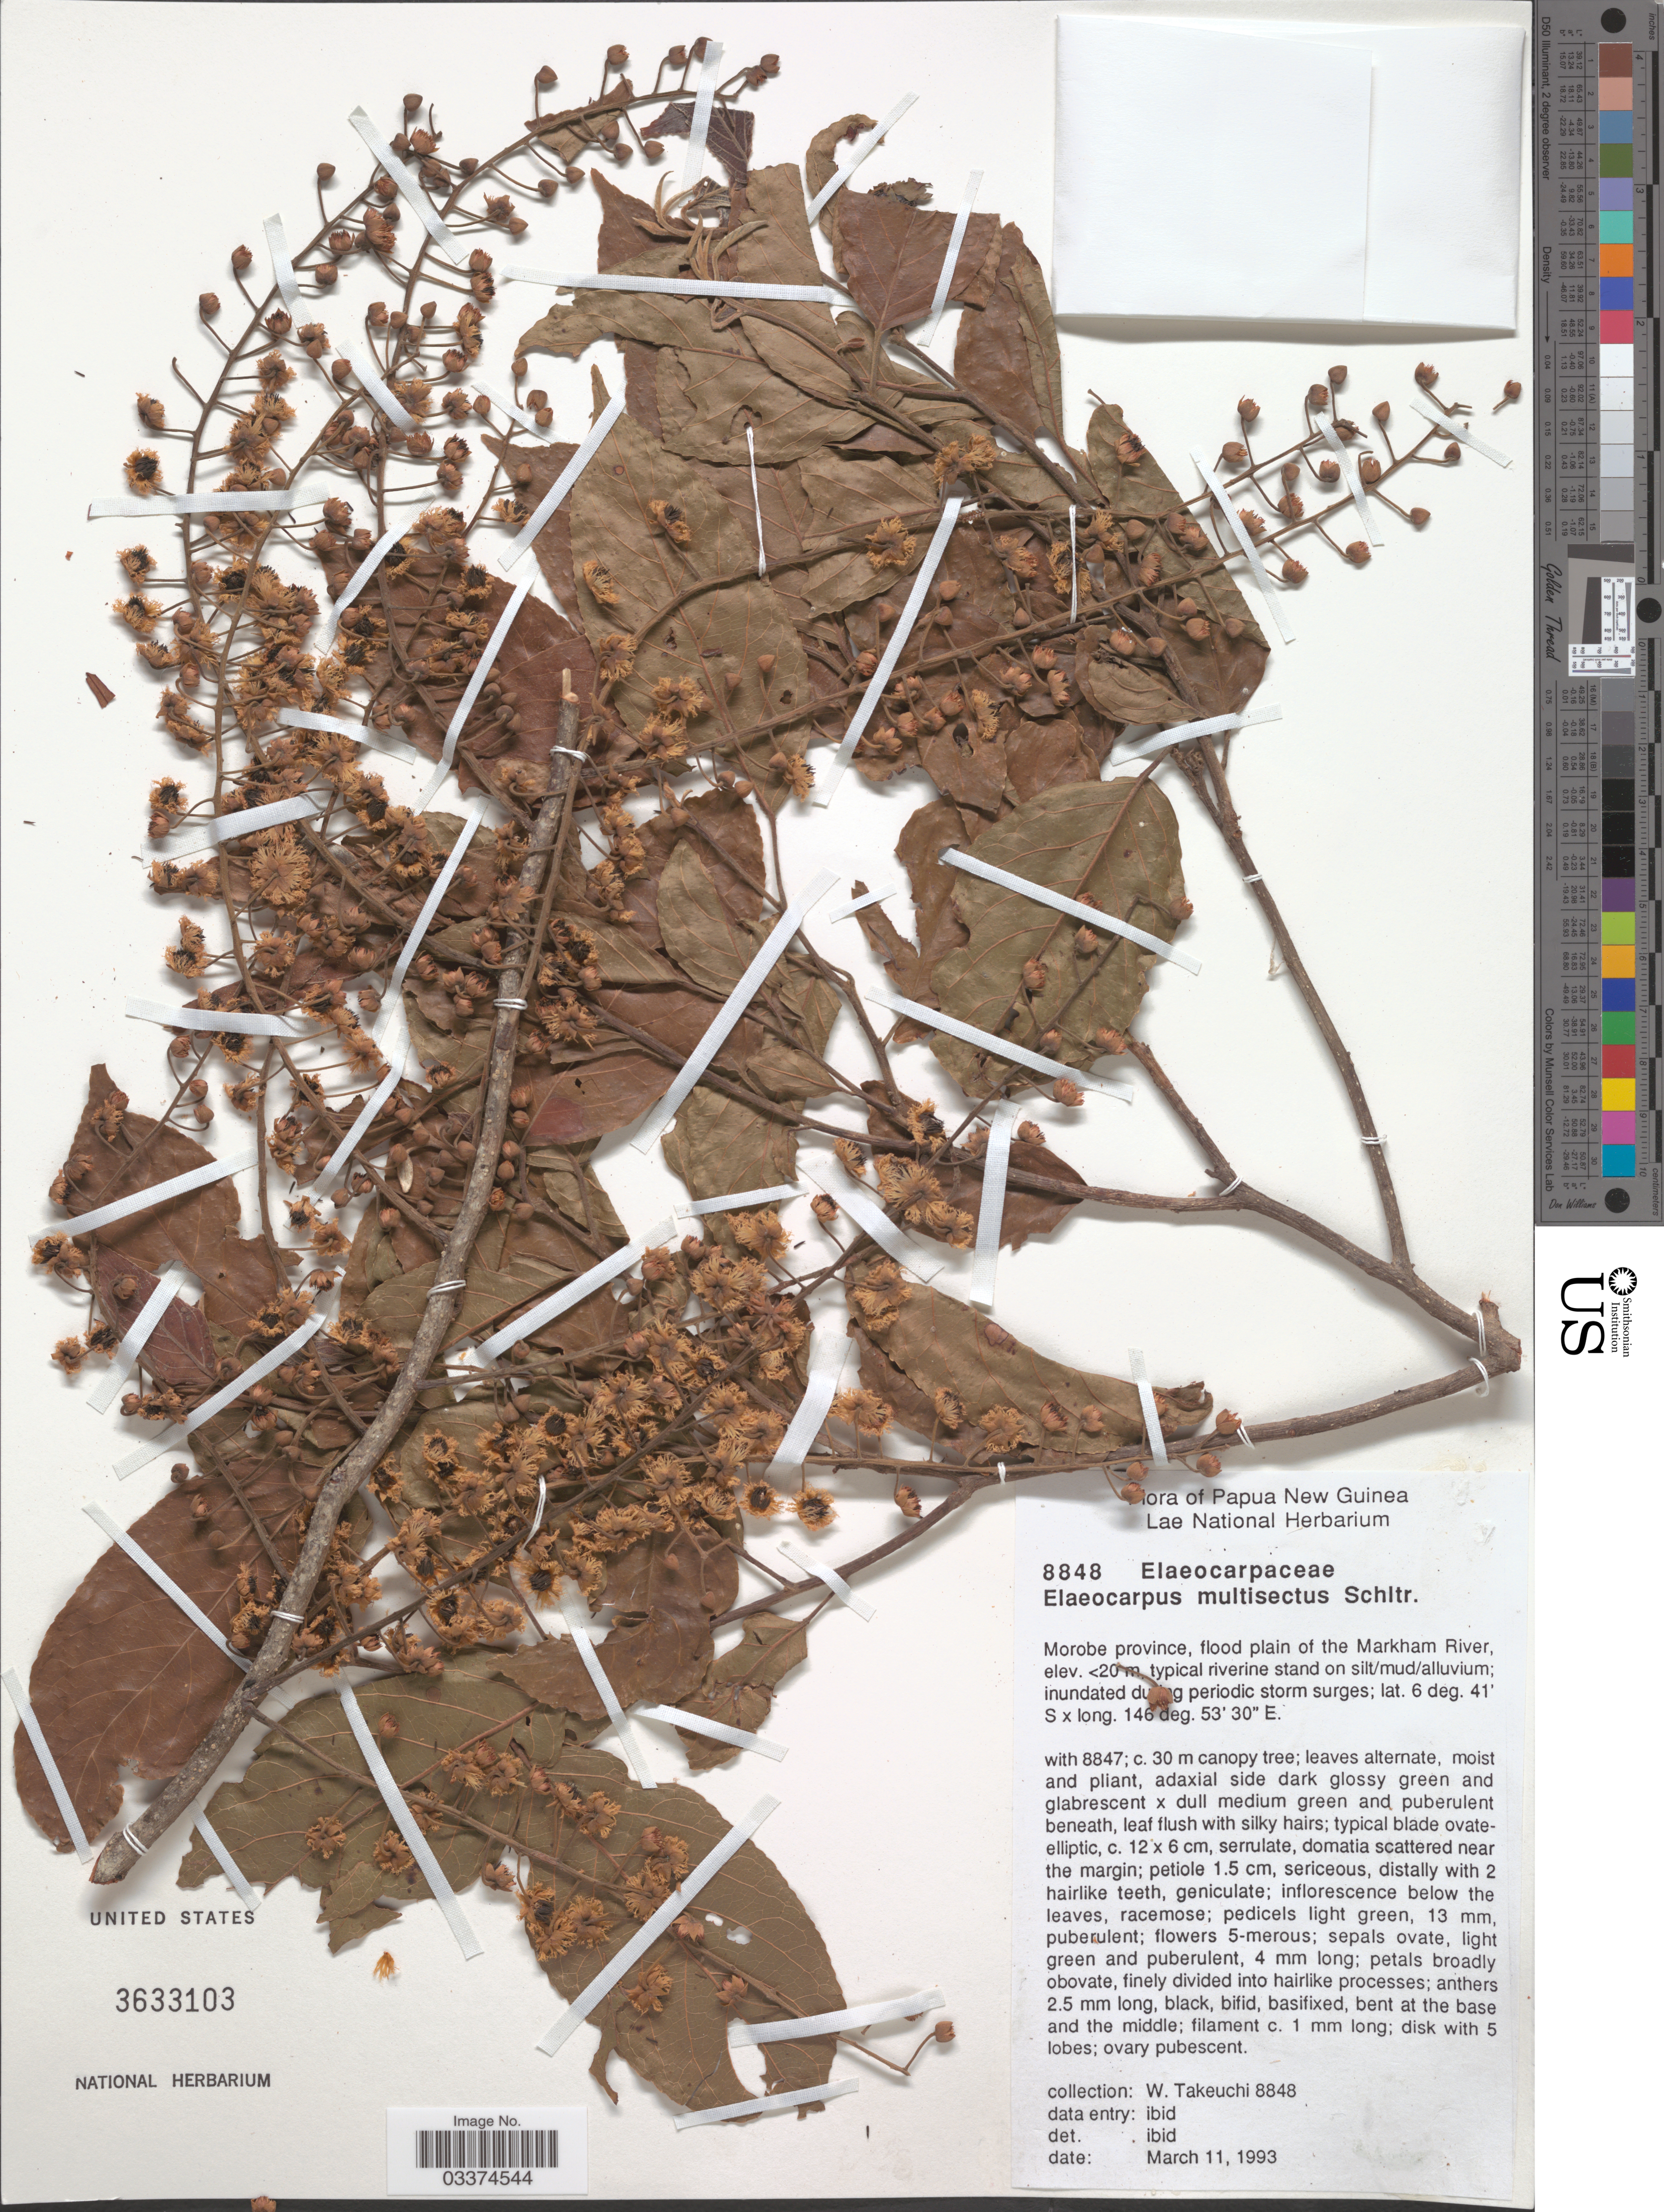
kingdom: Plantae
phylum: Tracheophyta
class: Magnoliopsida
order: Oxalidales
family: Elaeocarpaceae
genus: Elaeocarpus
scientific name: Elaeocarpus multisectus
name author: Schltr.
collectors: W. Takeuchi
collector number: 8848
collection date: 1993-03-11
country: Papua New Guinea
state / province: Morobe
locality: Morobe Province, flood plain of the Markham River.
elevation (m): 20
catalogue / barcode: US 3633103